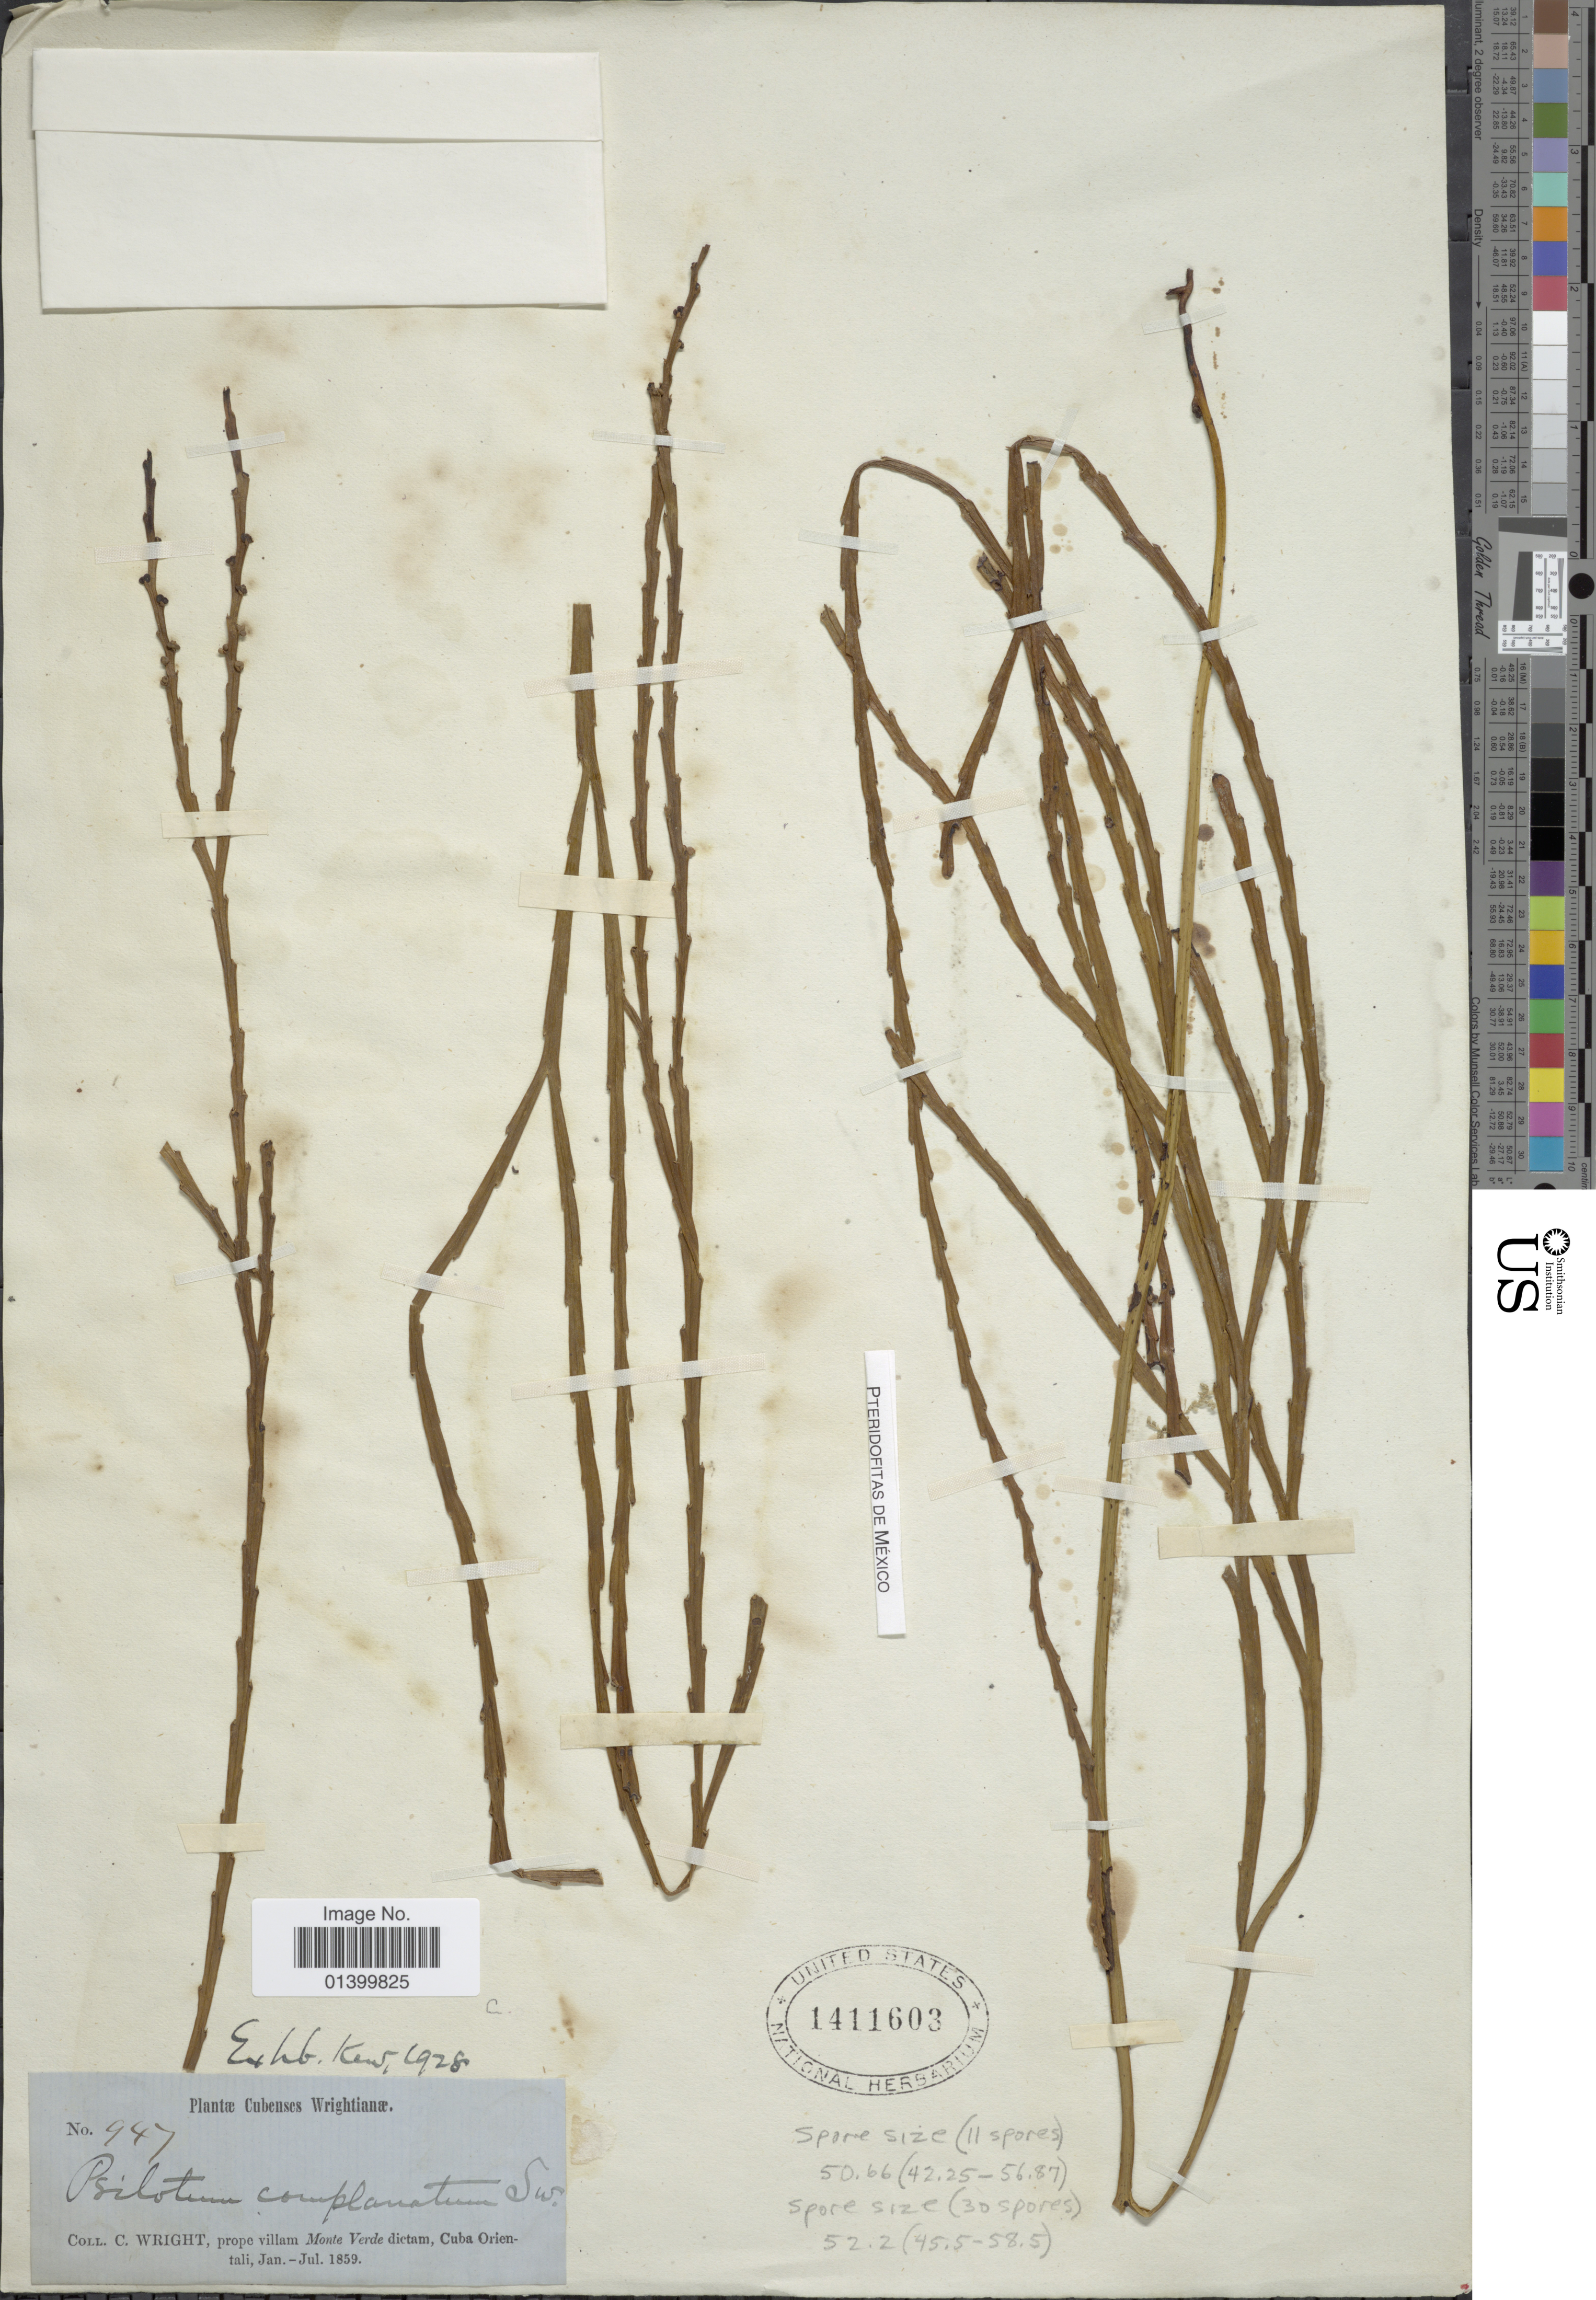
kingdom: Plantae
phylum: Tracheophyta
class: Polypodiopsida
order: Psilotales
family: Psilotaceae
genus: Psilotum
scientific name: Psilotum complanatum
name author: Sw.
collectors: C. Wright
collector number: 947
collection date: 1859-01/1859-07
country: Cuba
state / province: Oriente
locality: Prope villam Monte Verde dictum, Cuba Orientali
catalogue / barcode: US 1411603